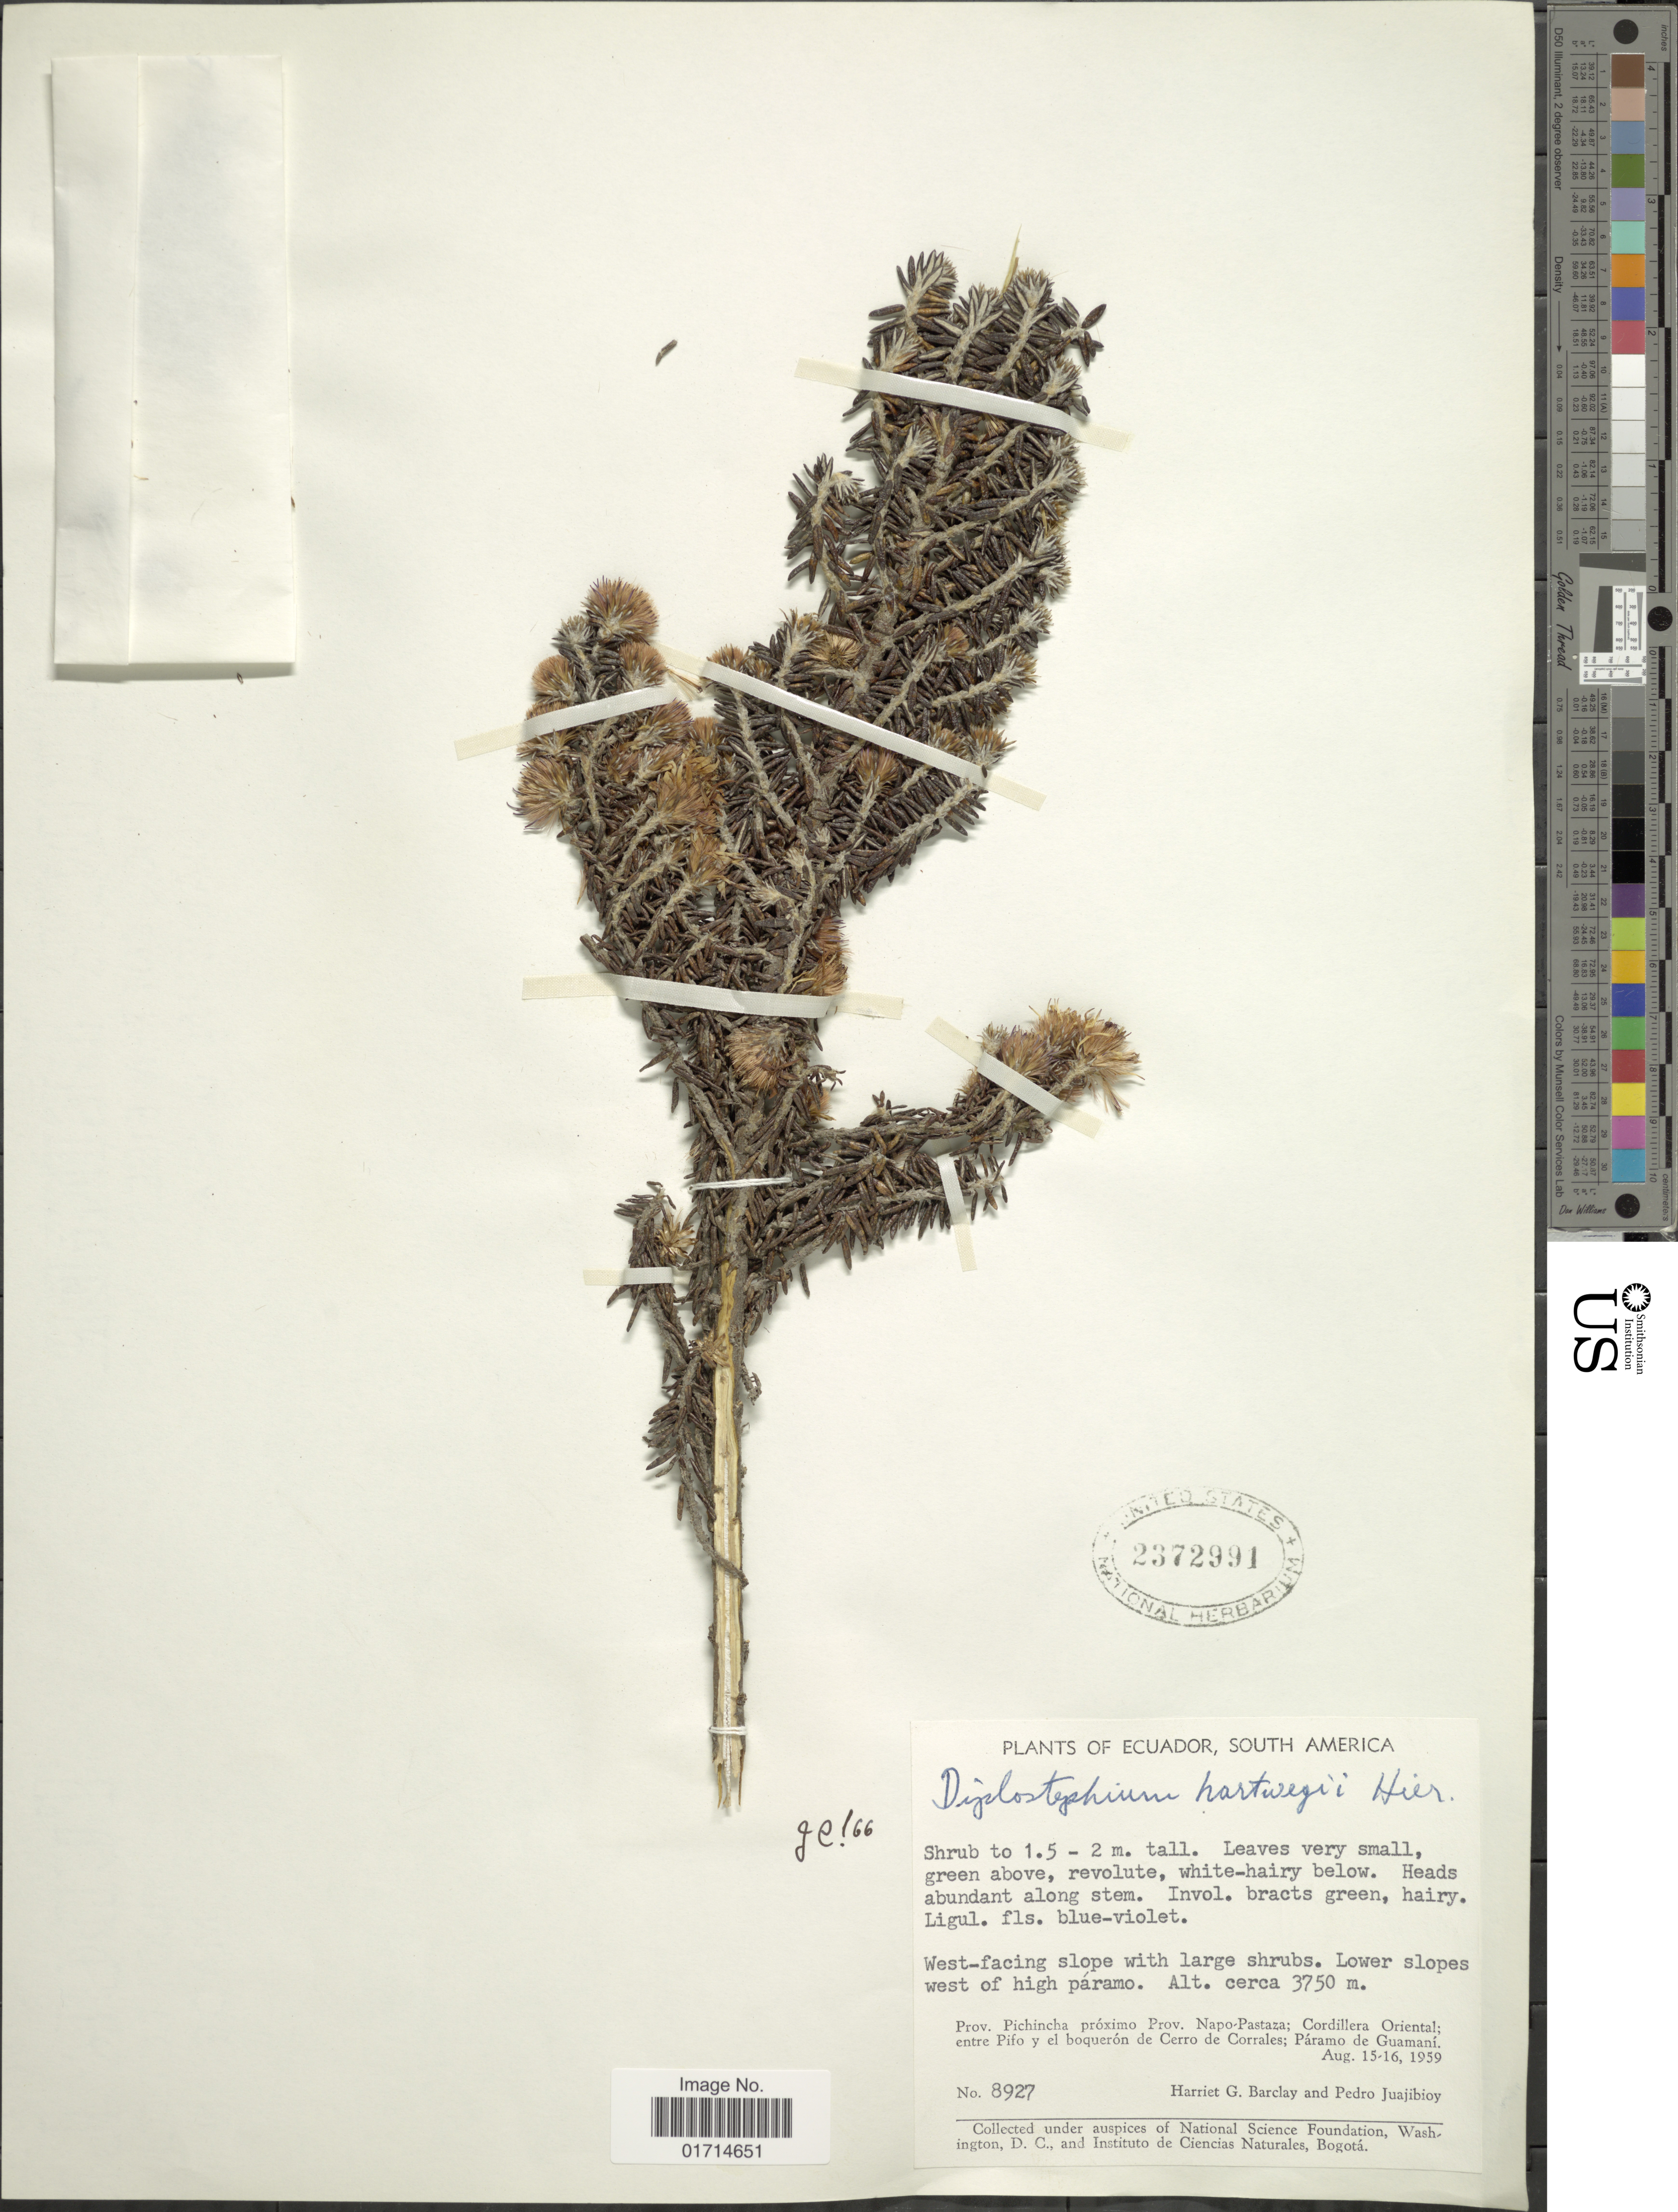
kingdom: Plantae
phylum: Tracheophyta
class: Magnoliopsida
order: Asterales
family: Asteraceae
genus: Diplostephium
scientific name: Diplostephium hartwegii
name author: Hieron.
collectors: H. G. Barclay & P. Juajibioy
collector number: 8927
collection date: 1959-08-15/1959-08-16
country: Ecuador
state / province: Pichincha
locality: Proximo Prov. Napo-Pastaza; Cordillera Oriental; entre Pifo y el boqueron de Cerro de Corrales; Paramo de Guamani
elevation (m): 3750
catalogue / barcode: US 2372991